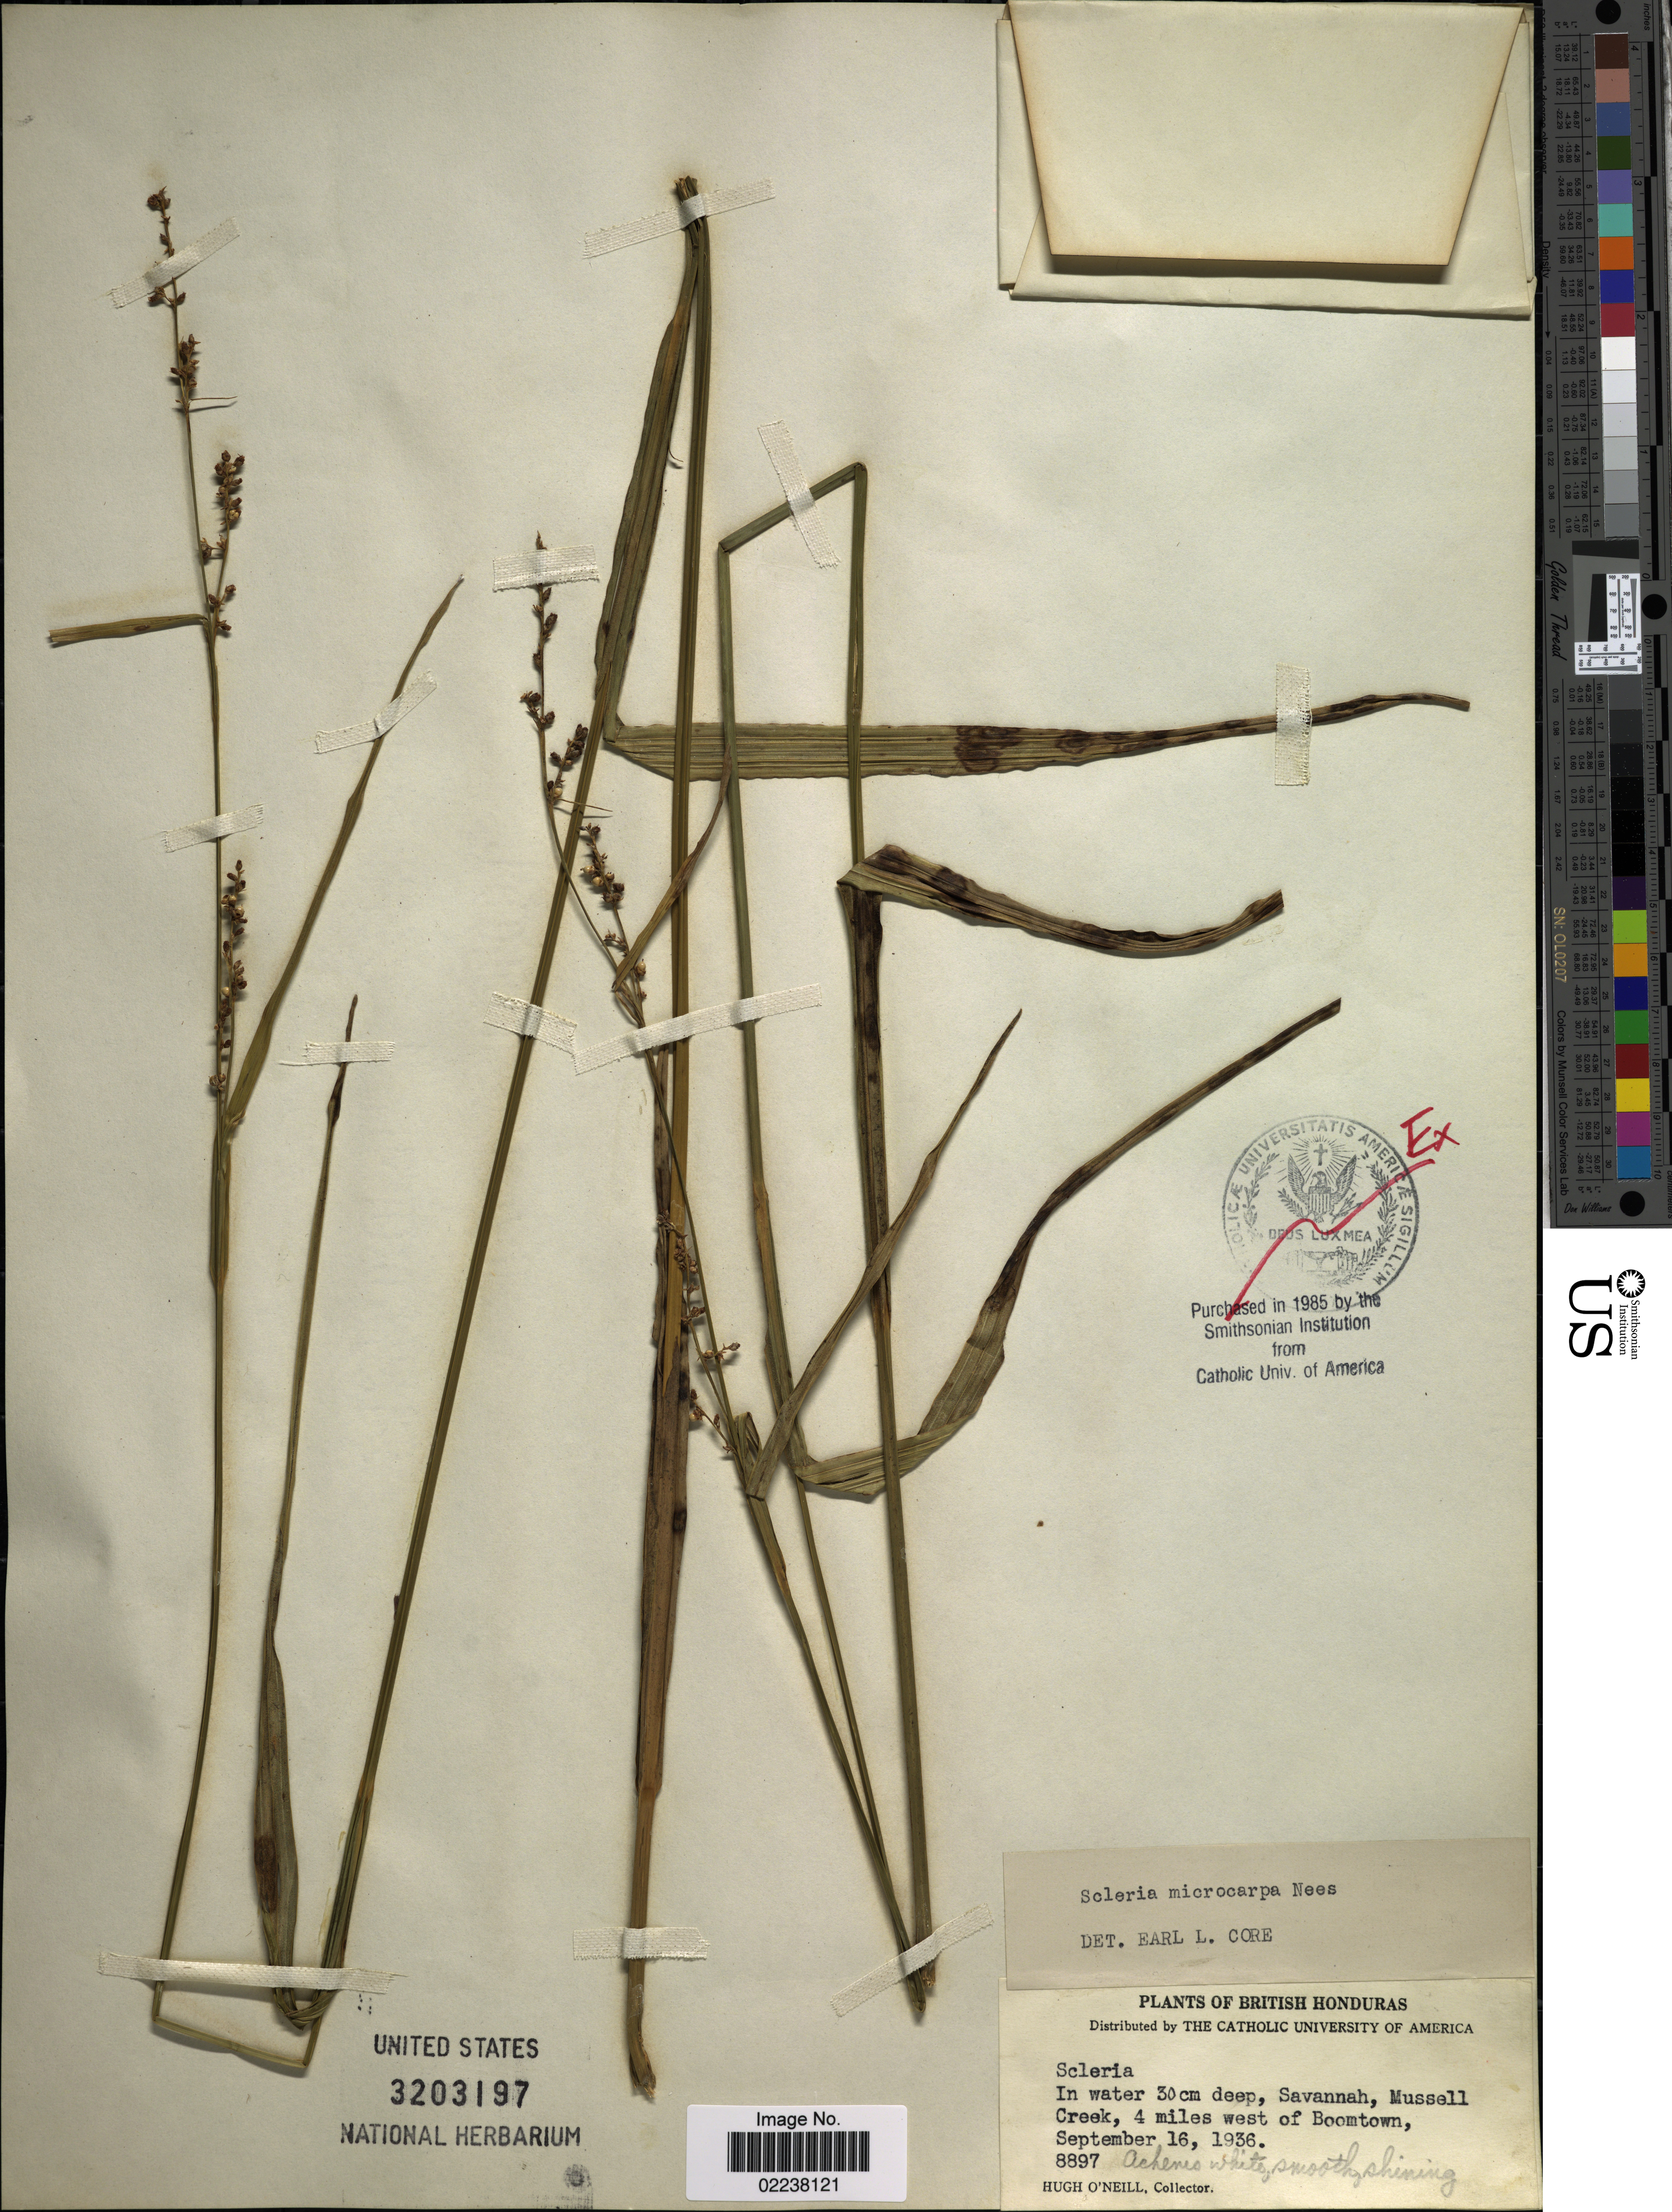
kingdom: Plantae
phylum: Tracheophyta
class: Liliopsida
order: Poales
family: Cyperaceae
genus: Scleria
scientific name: Scleria microcarpa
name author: Nees ex Kunth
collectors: H. O'Neill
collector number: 8897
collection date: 1936-09-16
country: Belize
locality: British Honduras, Mussell Creek, 4 miles west of Boomtown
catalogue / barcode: US 3203197